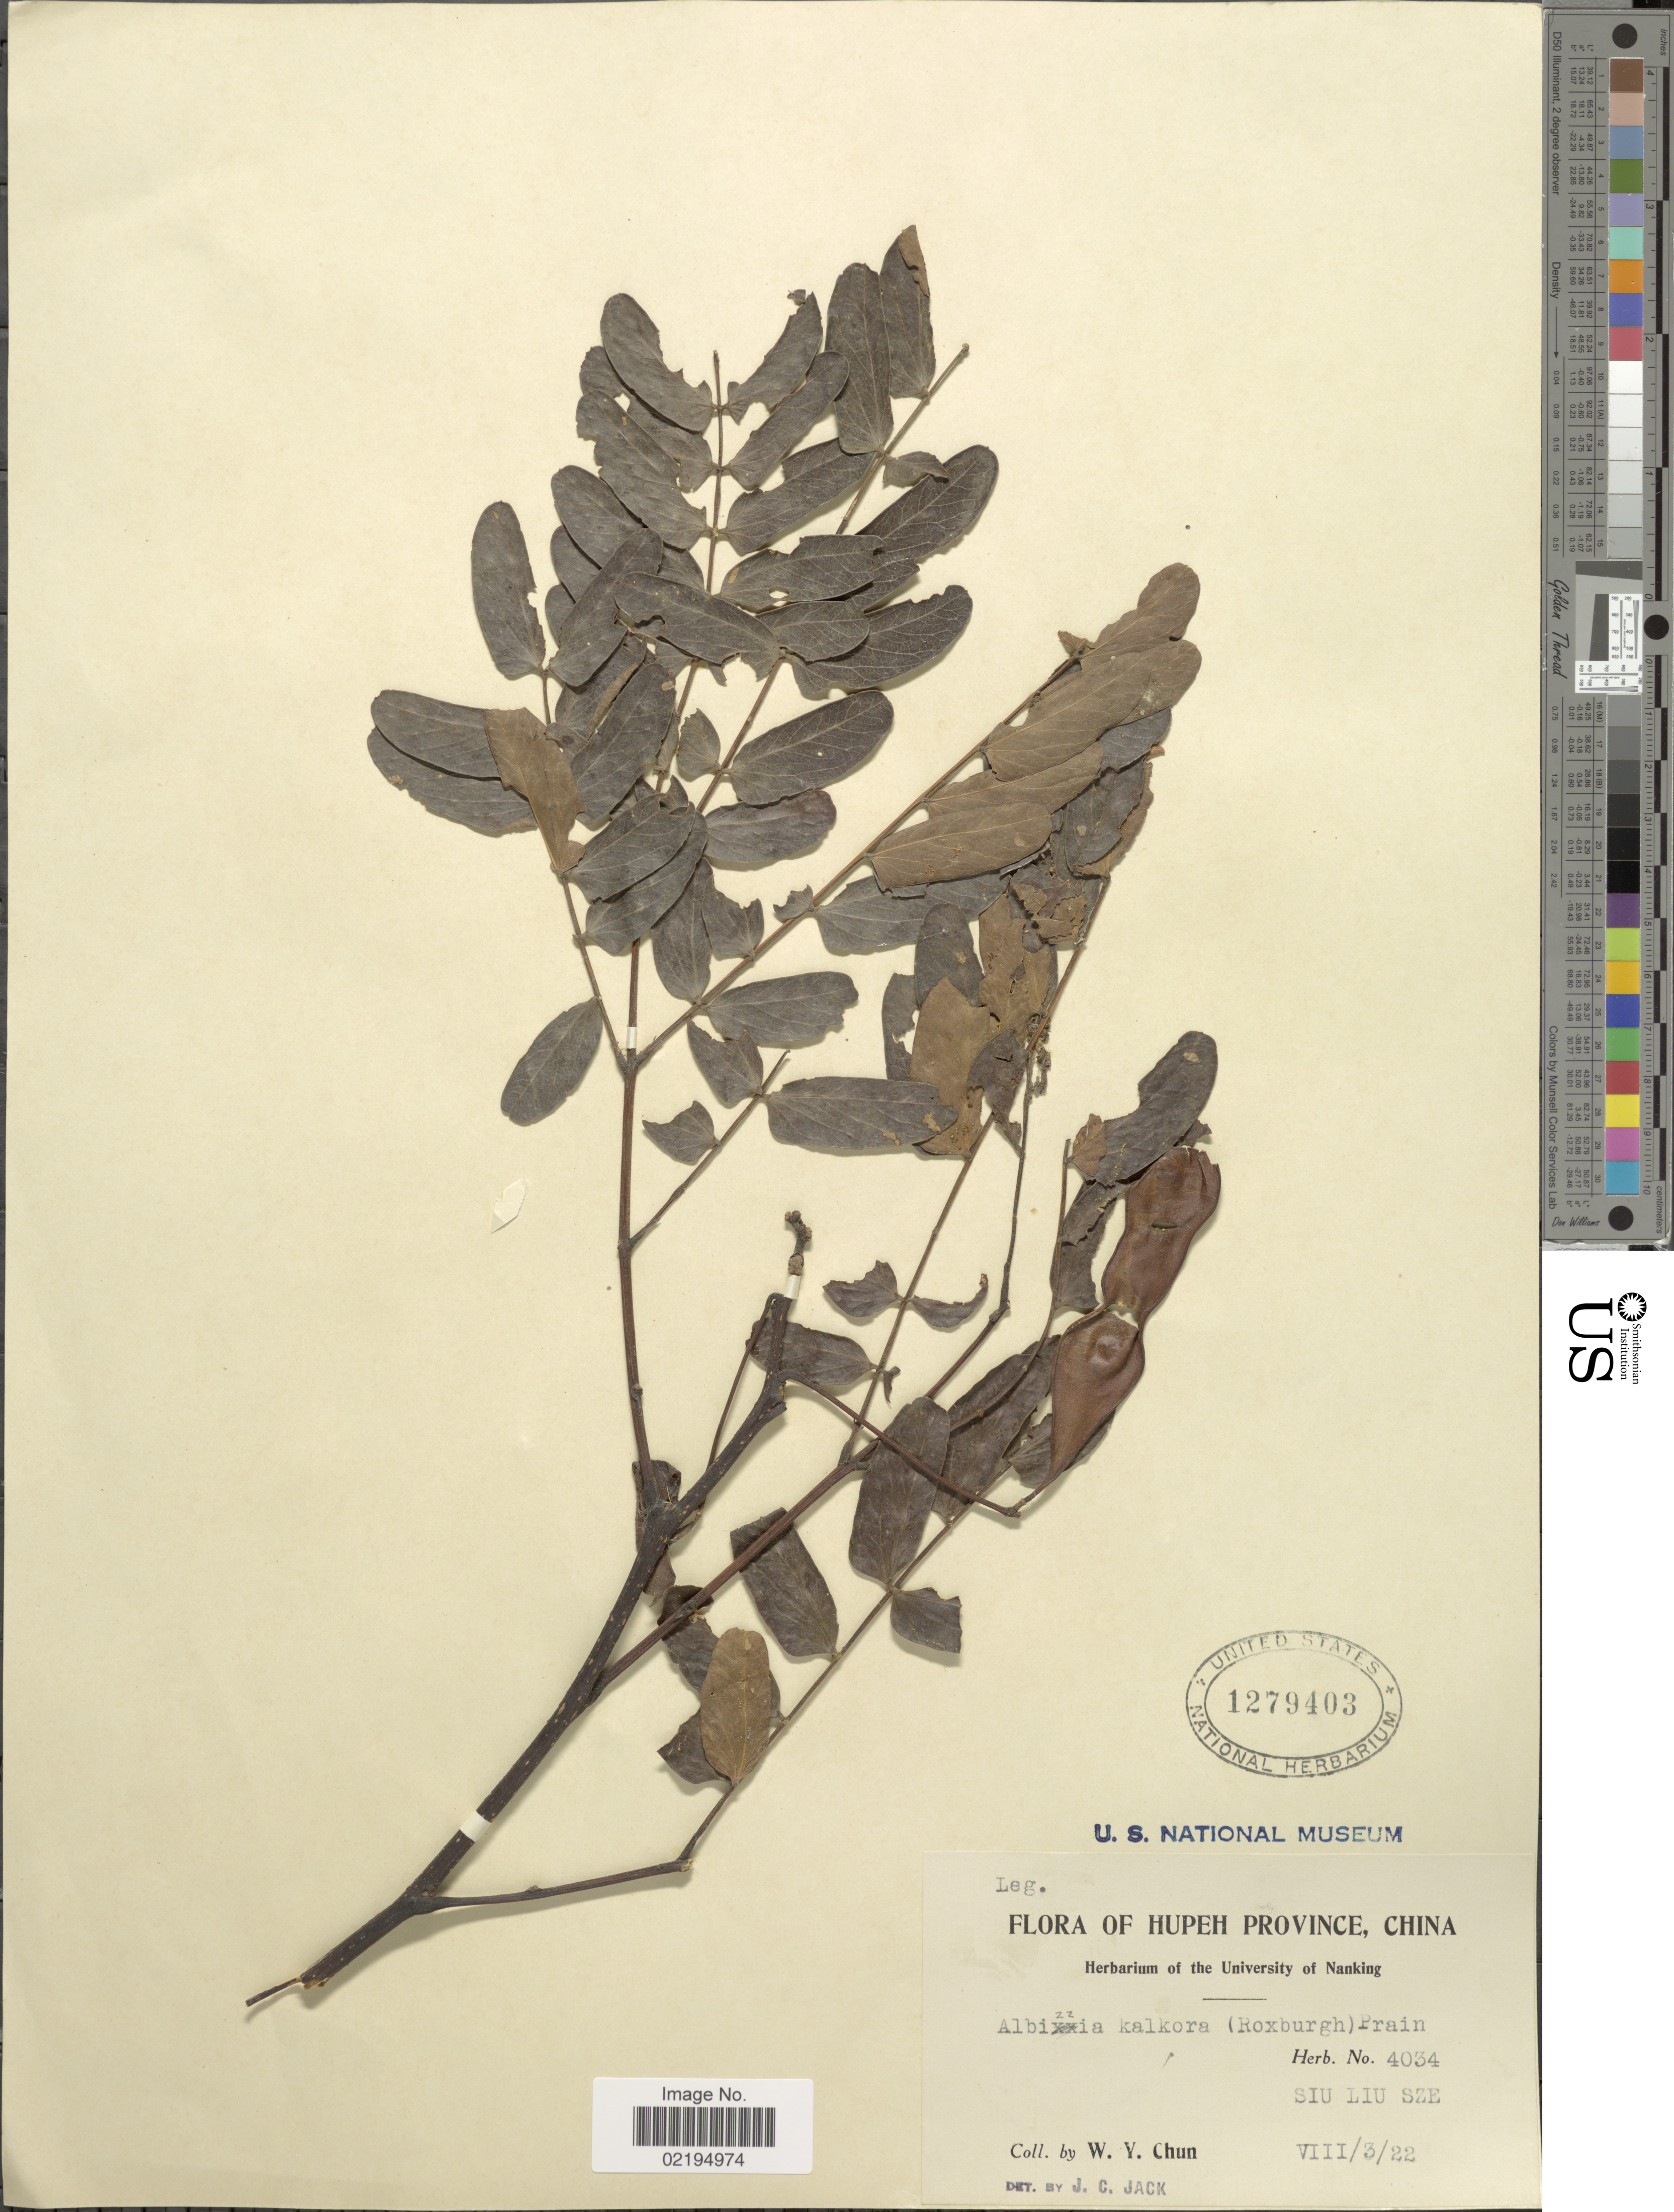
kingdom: Plantae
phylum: Tracheophyta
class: Magnoliopsida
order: Fabales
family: Fabaceae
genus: Albizia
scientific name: Albizia kalkora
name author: (Roxb.) Prain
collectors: W. Y. Chun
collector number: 4034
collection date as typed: Transcribed d/m/y: 3/8/22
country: China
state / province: Hubei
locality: Hupeh Province, Siu Liu Sze.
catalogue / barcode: US 1279403